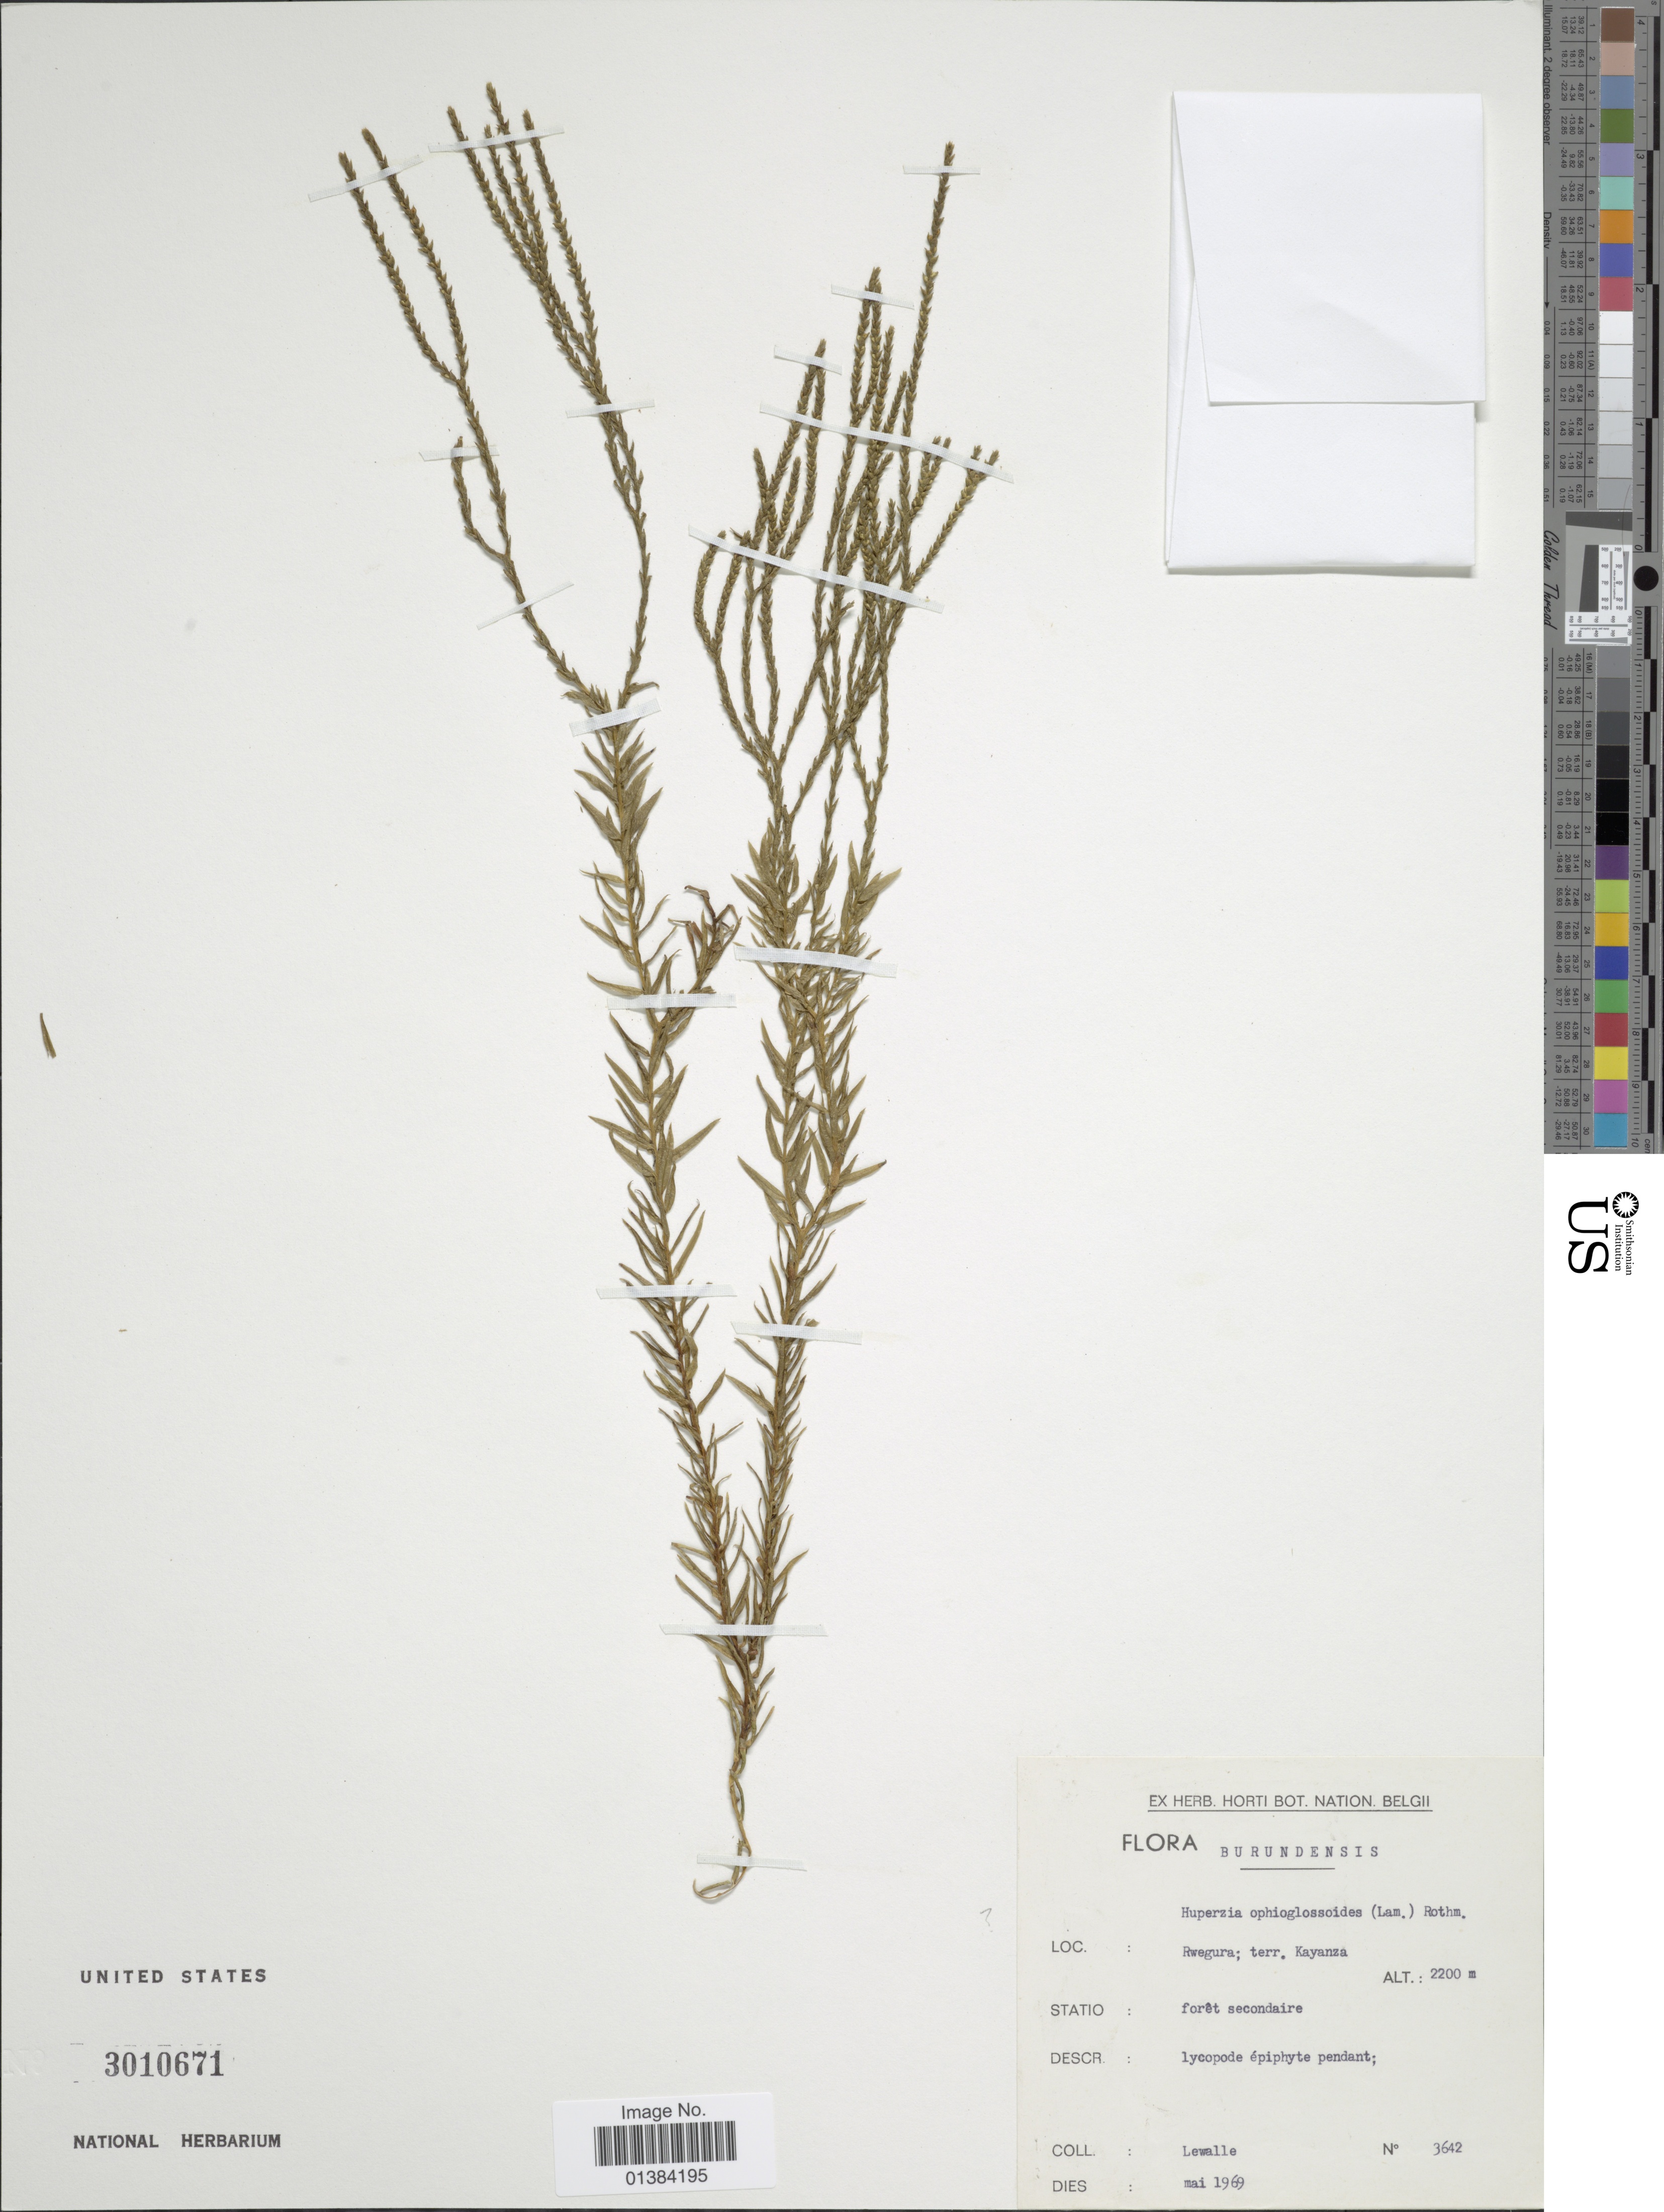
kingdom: Plantae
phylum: Tracheophyta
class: Lycopodiopsida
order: Lycopodiales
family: Lycopodiaceae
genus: Phlegmariurus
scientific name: Phlegmariurus ophioglossoides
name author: (Lam.) A. R. Field & Bostock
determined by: Field, A. R.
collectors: Lewalle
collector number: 3642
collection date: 1969-05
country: Burundi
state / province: Kayanza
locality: Rwegura.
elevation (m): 2200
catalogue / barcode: US 3010671